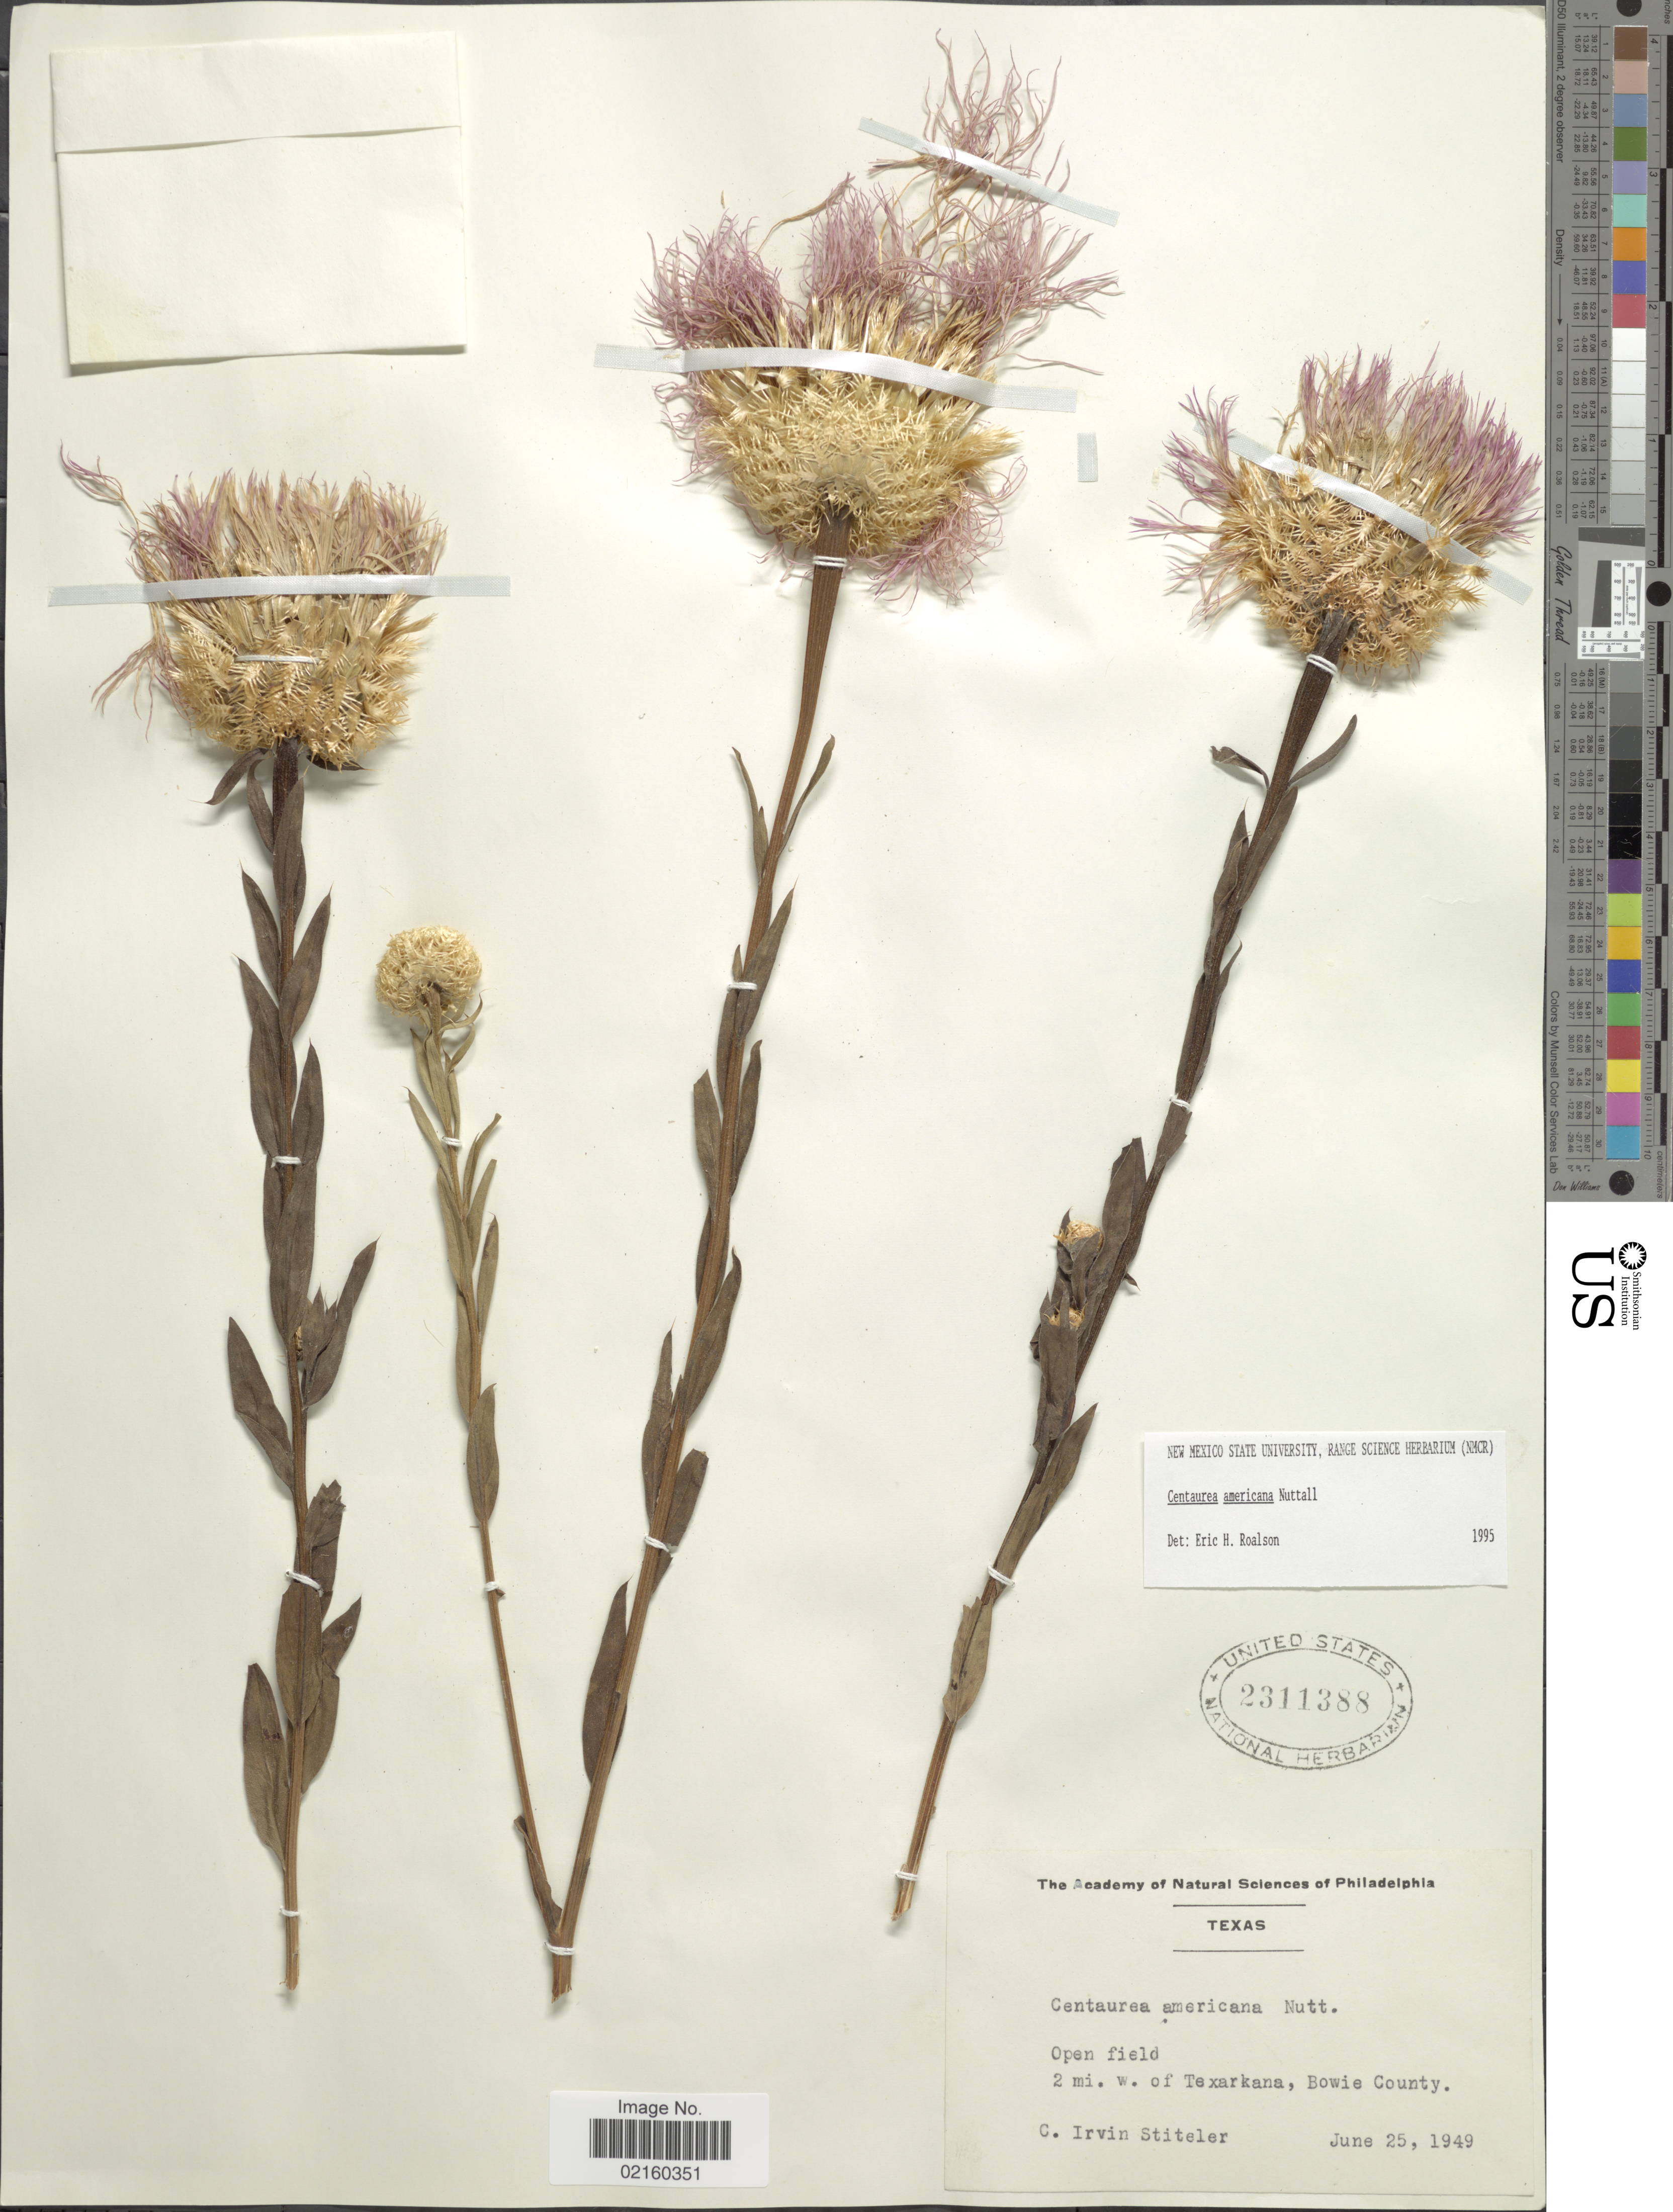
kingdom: Plantae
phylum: Tracheophyta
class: Magnoliopsida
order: Asterales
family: Asteraceae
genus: Plectocephalus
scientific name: Plectocephalus americanus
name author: (Nutt.) D. Don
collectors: C. Stiteler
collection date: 1949-06-25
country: United States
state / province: Texas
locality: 2 mi w. of Texarkana, Bowie County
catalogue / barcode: US 2311388